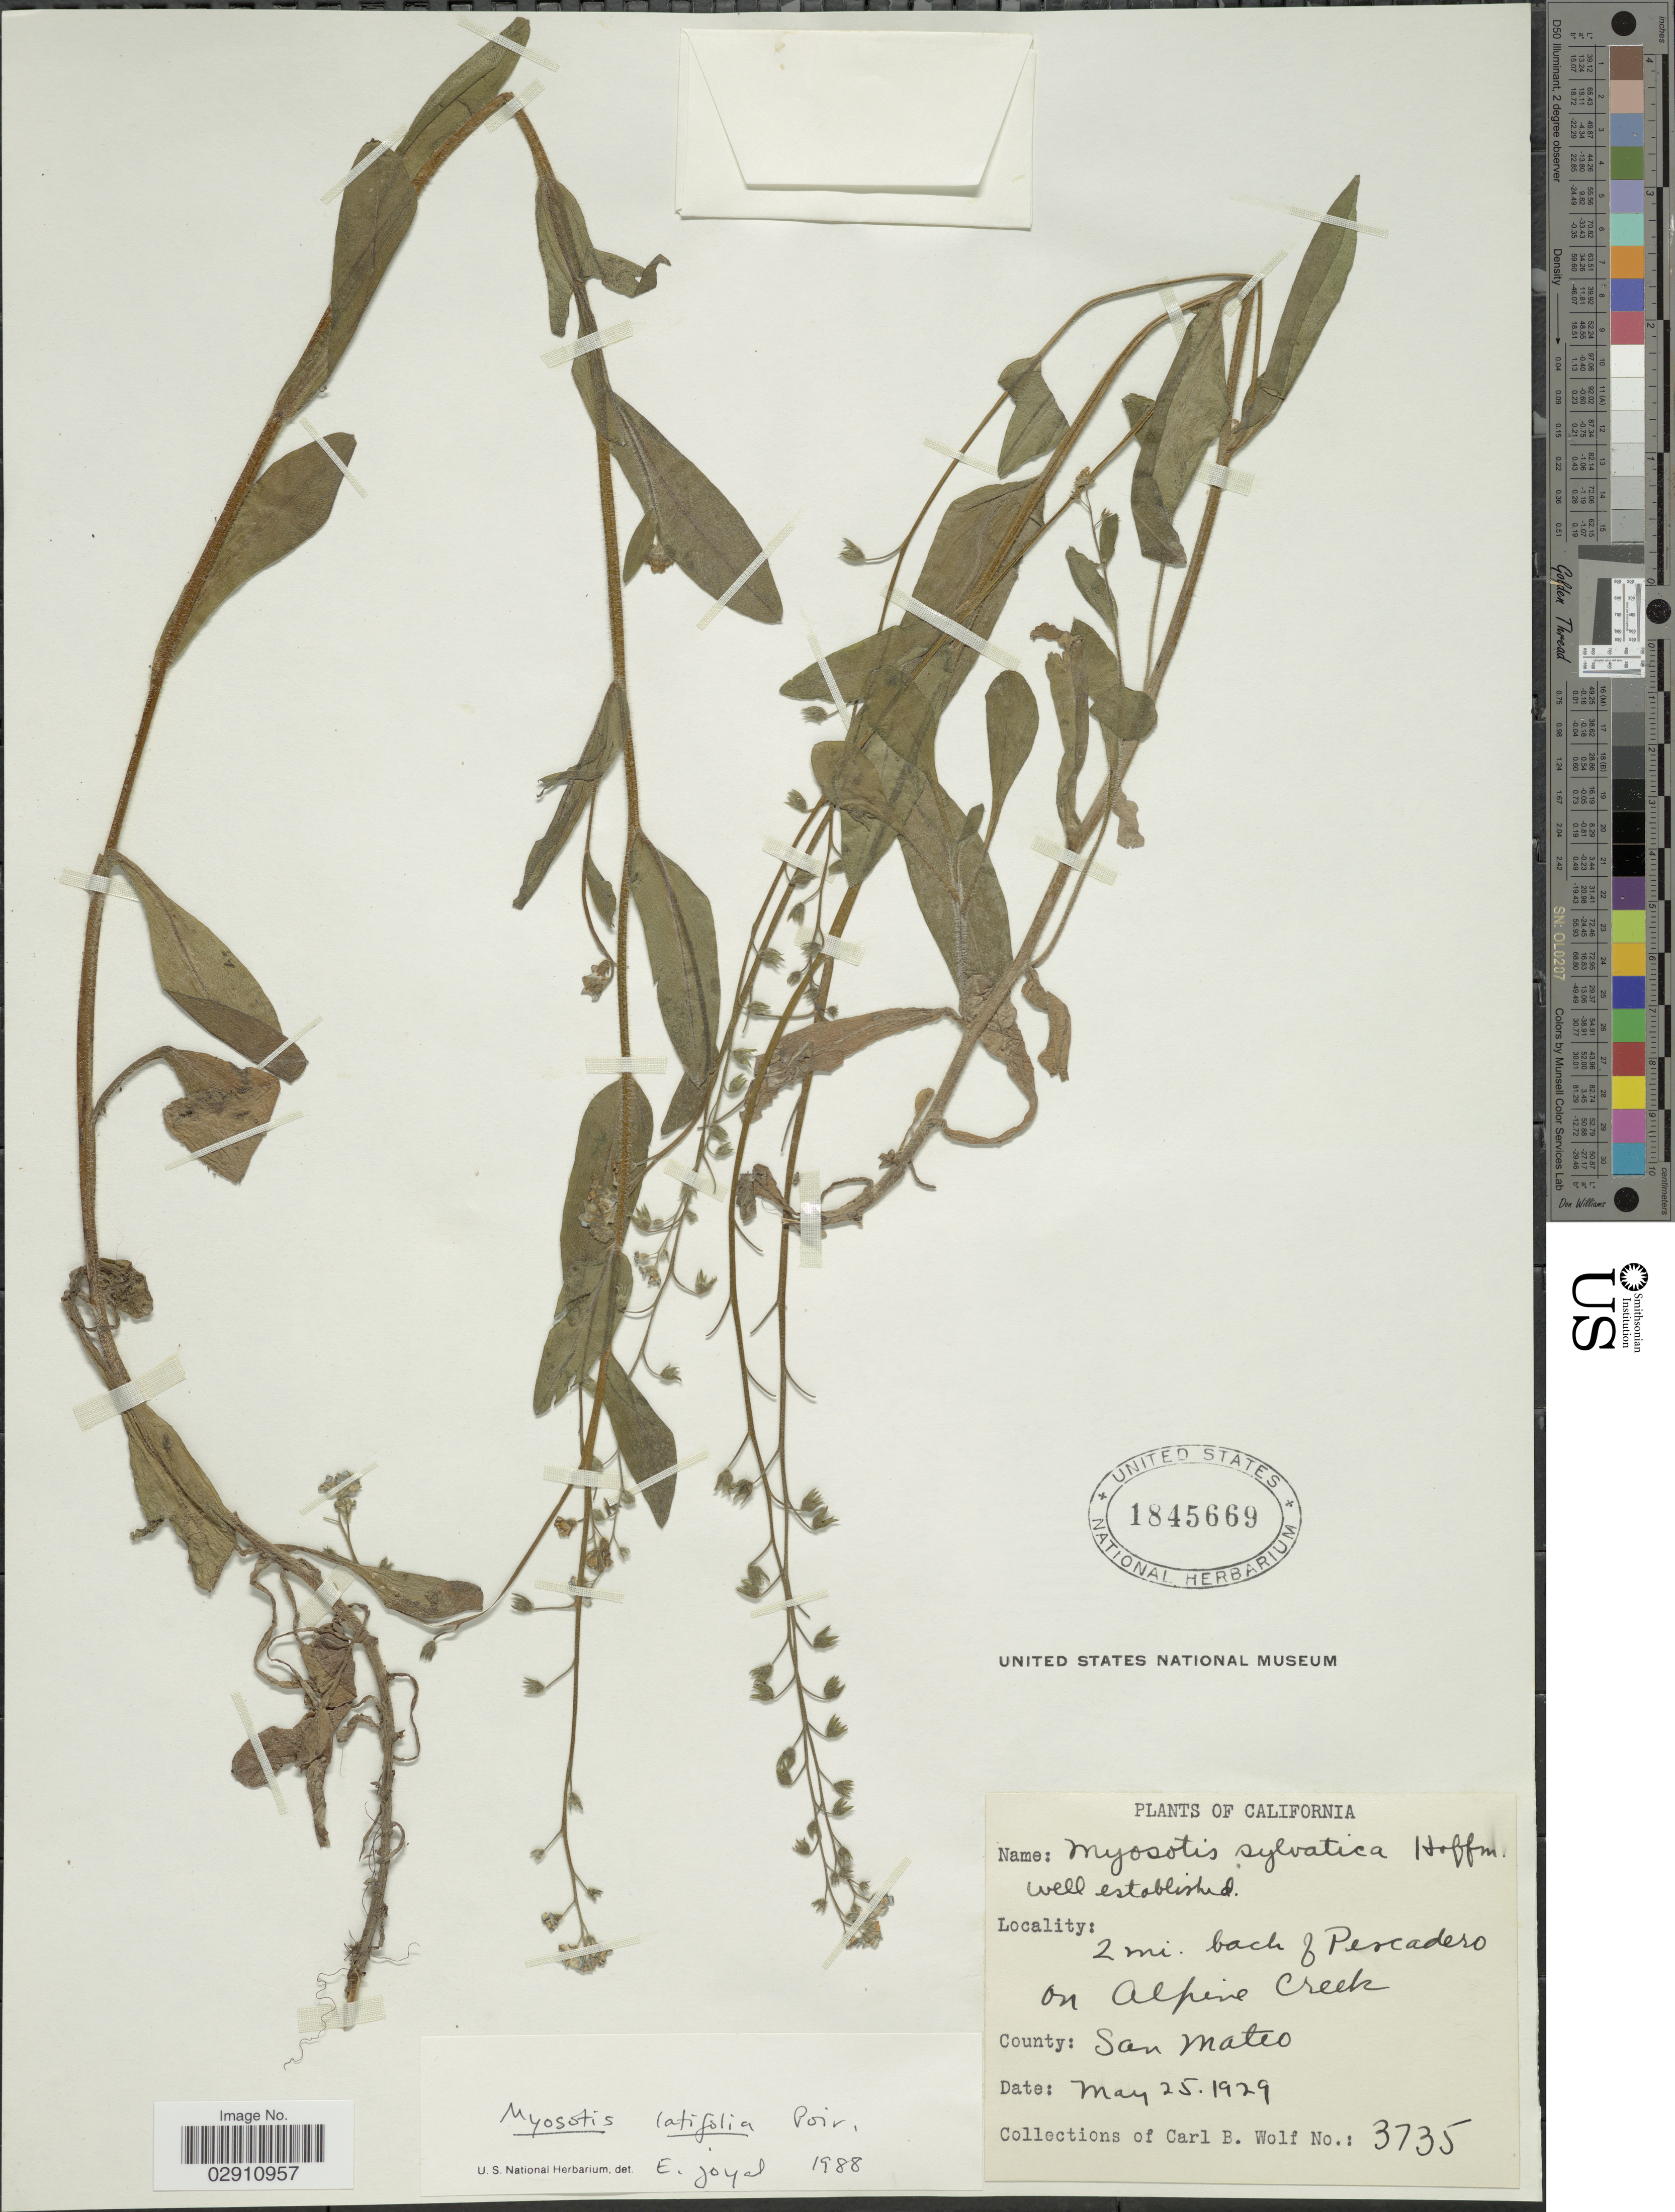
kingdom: Plantae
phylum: Tracheophyta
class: Magnoliopsida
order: Boraginales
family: Boraginaceae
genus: Myosotis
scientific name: Myosotis latifolia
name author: Poir.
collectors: C. B. Wolf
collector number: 3735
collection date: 1929-05-25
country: United States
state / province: California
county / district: San Mateo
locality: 2 mi. back of Pescadero on Alpine Creek. County: San Mateo.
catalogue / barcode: US 1845669